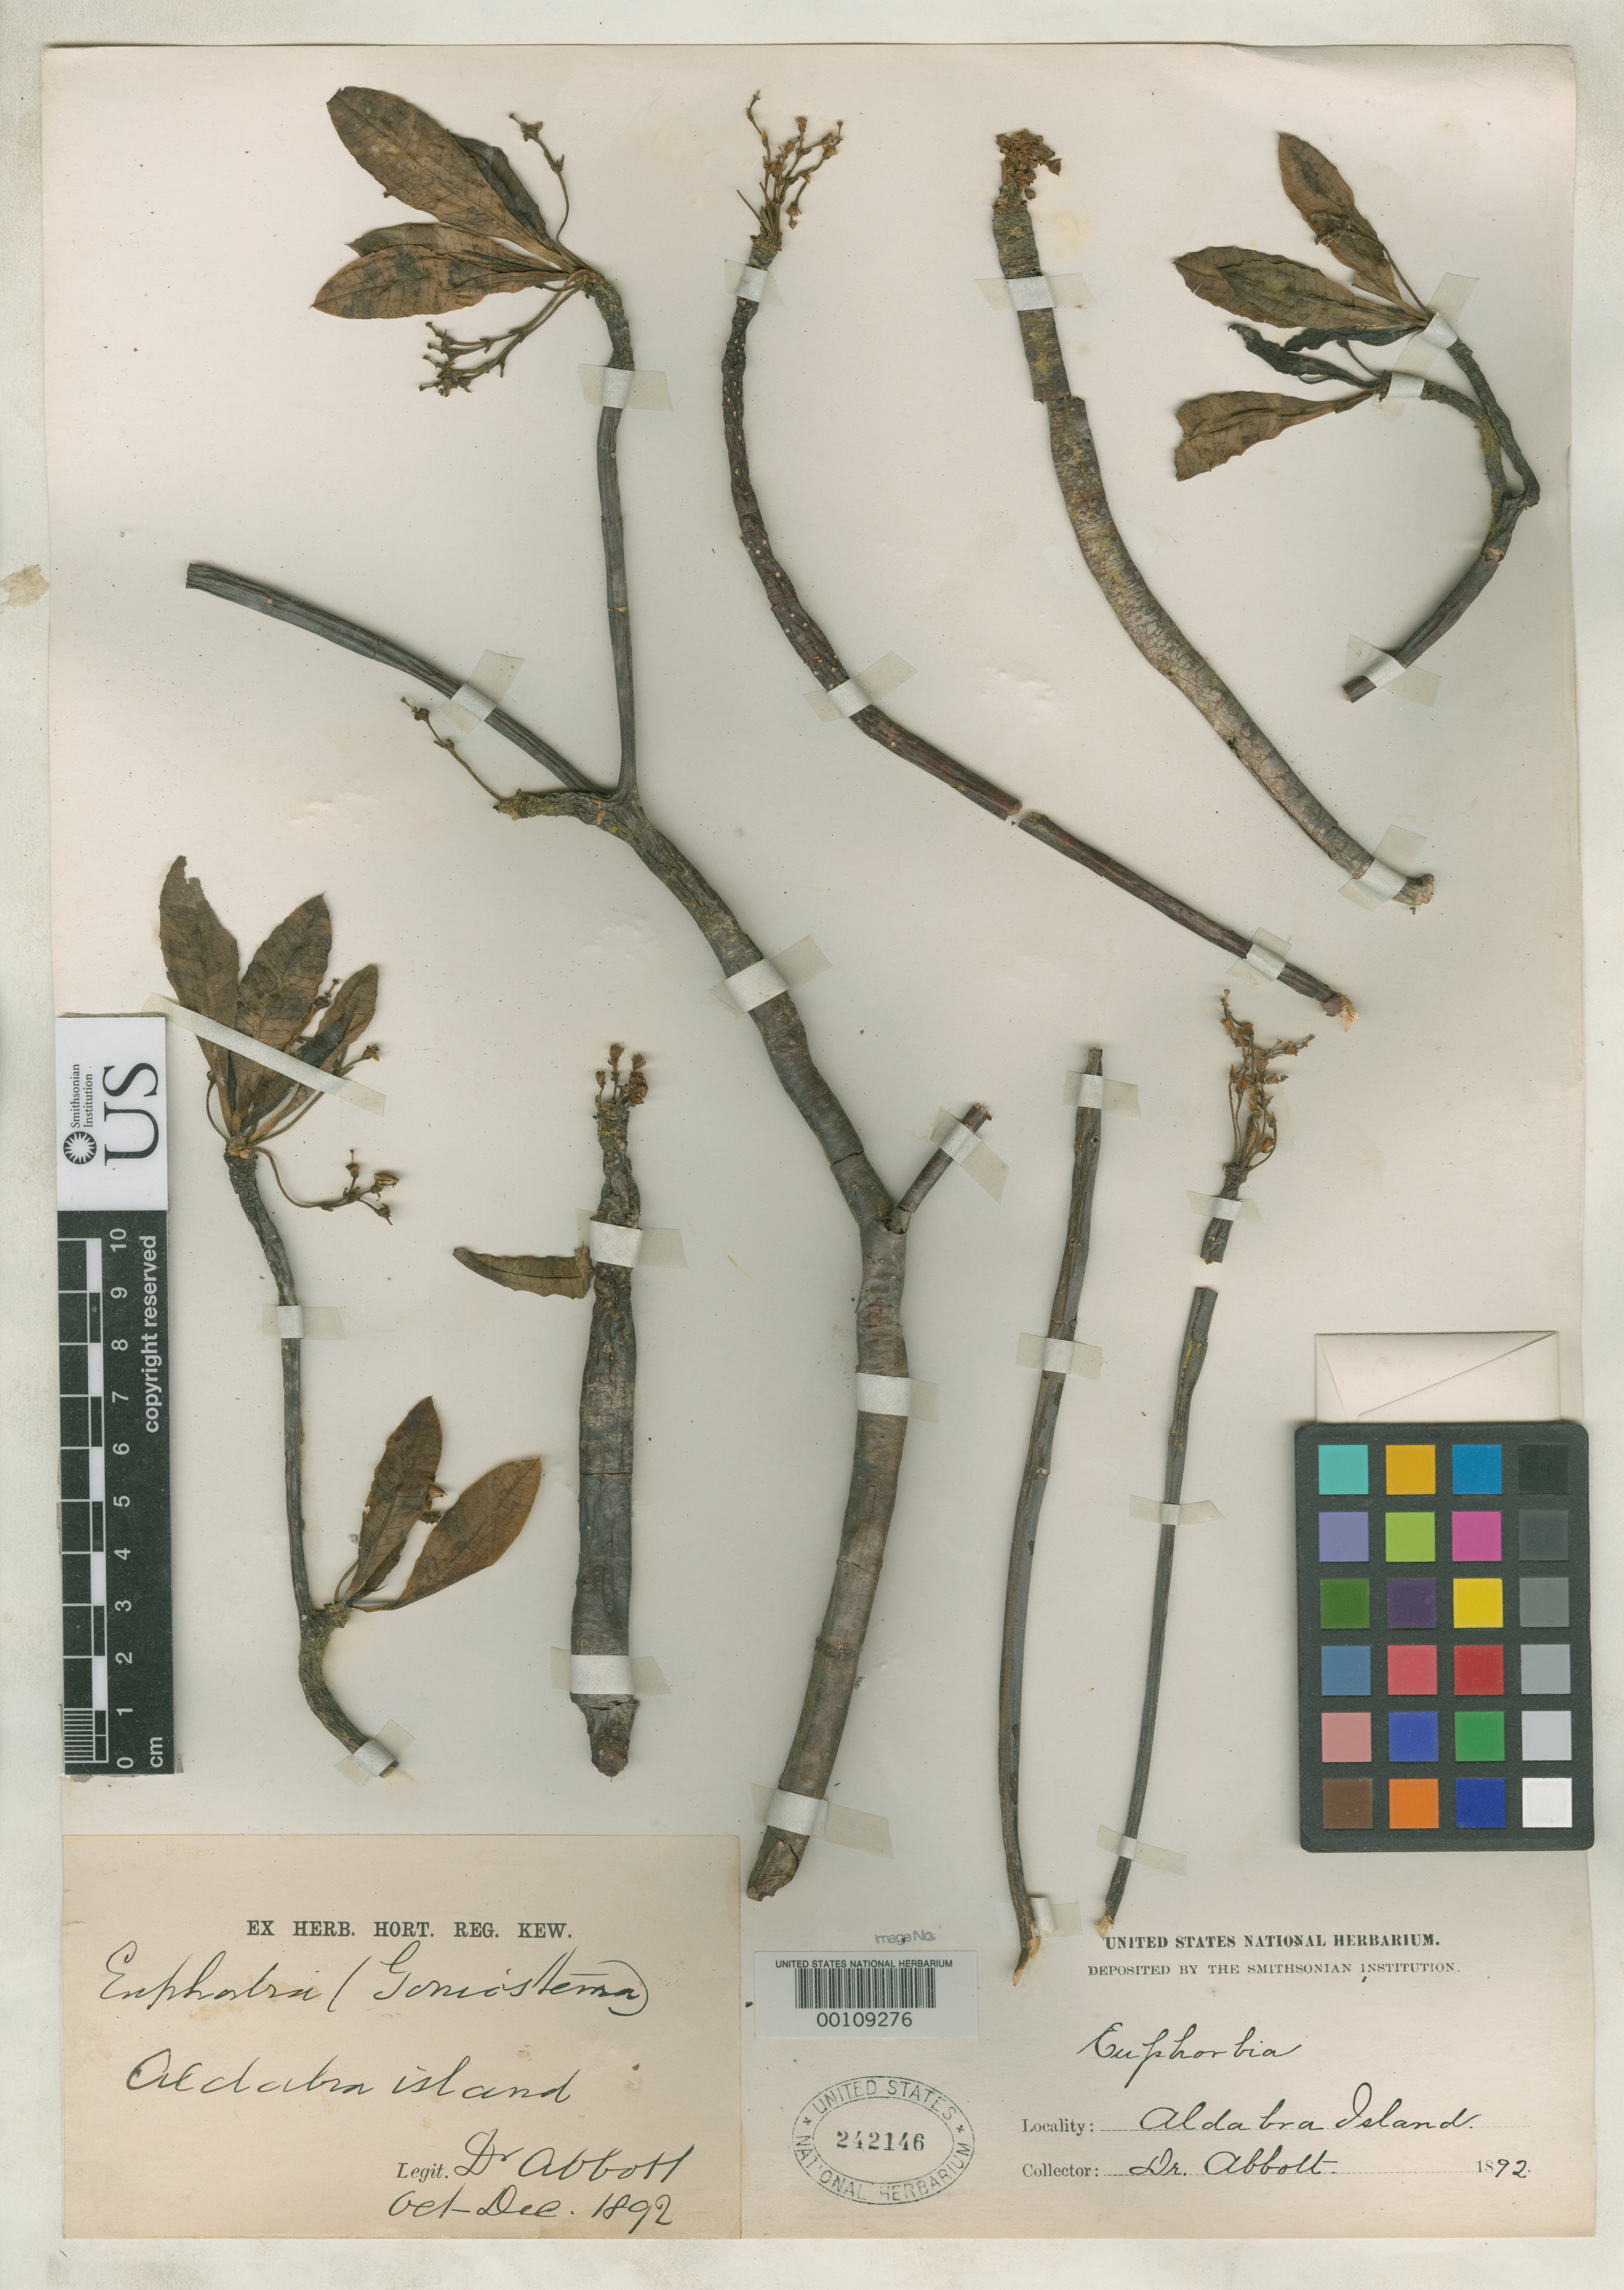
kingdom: Plantae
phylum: Tracheophyta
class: Magnoliopsida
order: Malpighiales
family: Euphorbiaceae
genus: Euphorbia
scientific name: Euphorbia abbottii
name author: Baker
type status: Type Collection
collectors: W. L. Abbott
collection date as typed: Dec 1892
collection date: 1892-12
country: Seychelles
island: Aldabra Atoll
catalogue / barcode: US 242146